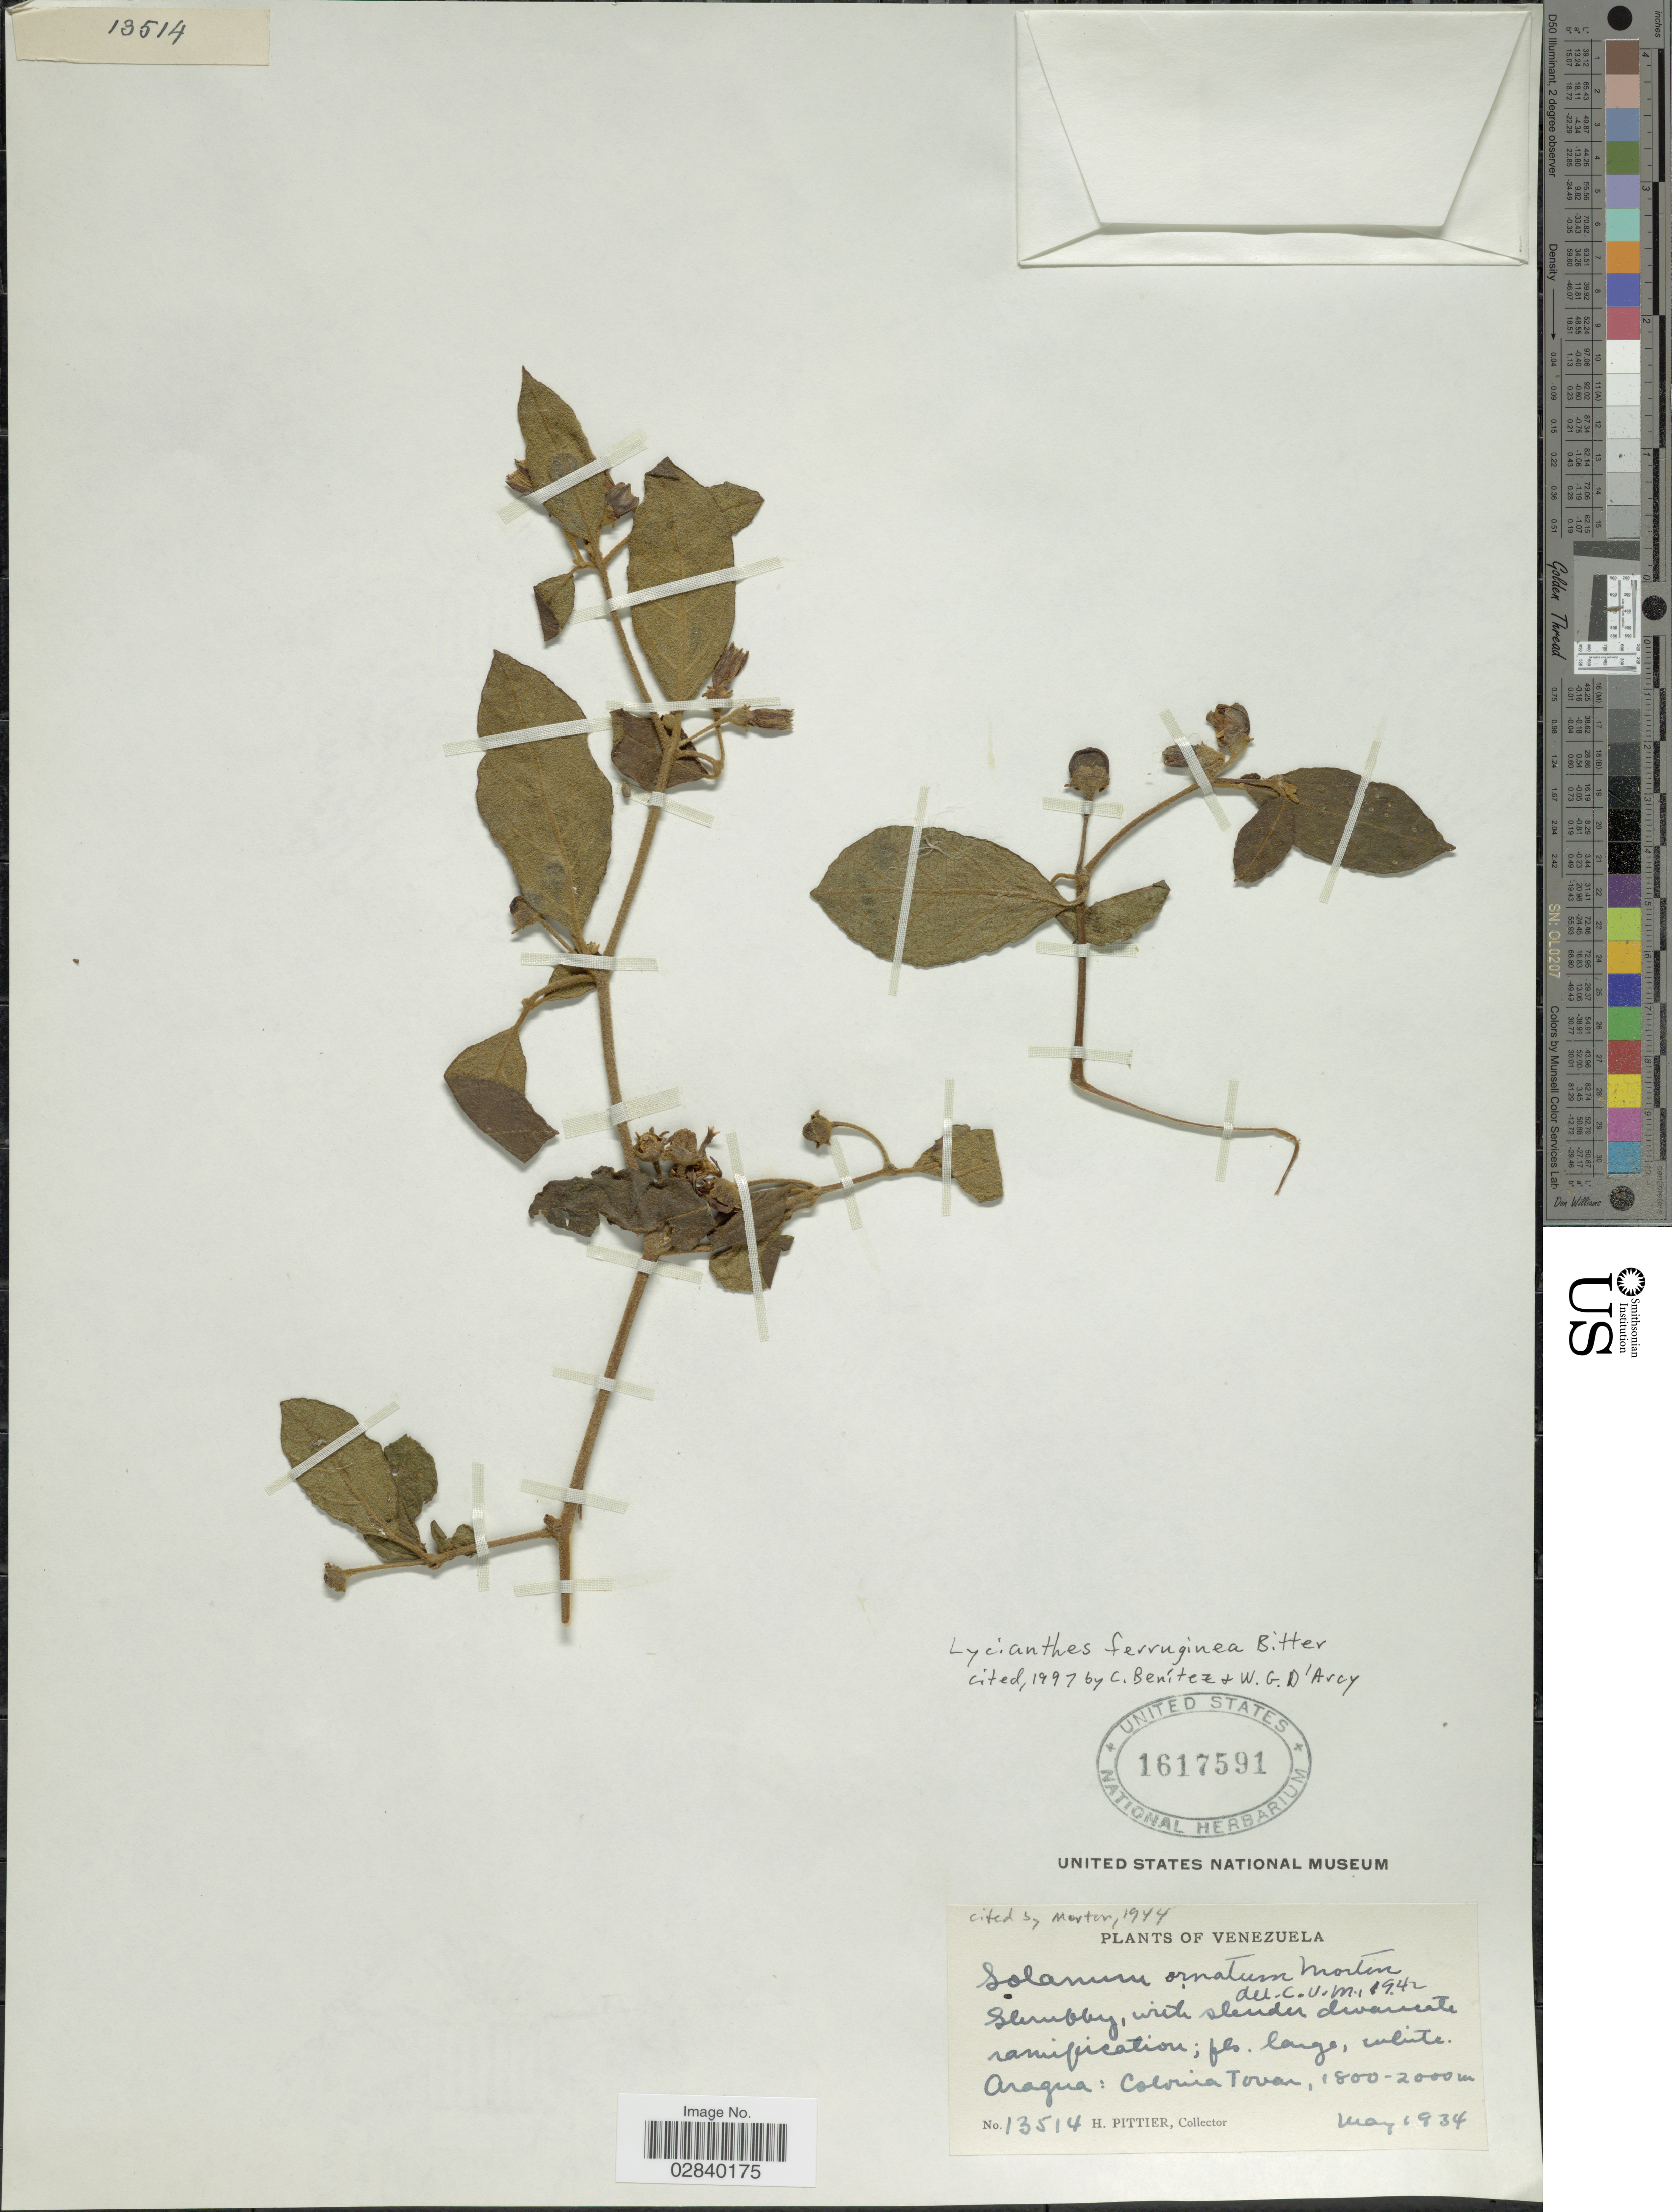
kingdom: Plantae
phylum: Tracheophyta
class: Magnoliopsida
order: Solanales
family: Solanaceae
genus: Lycianthes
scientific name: Lycianthes ferruginea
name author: Bitter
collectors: H. F. Pittier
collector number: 13514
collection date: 1934-05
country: Venezuela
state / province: Aragua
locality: Colonia Tovar.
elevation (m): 1800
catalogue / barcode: US 1617591